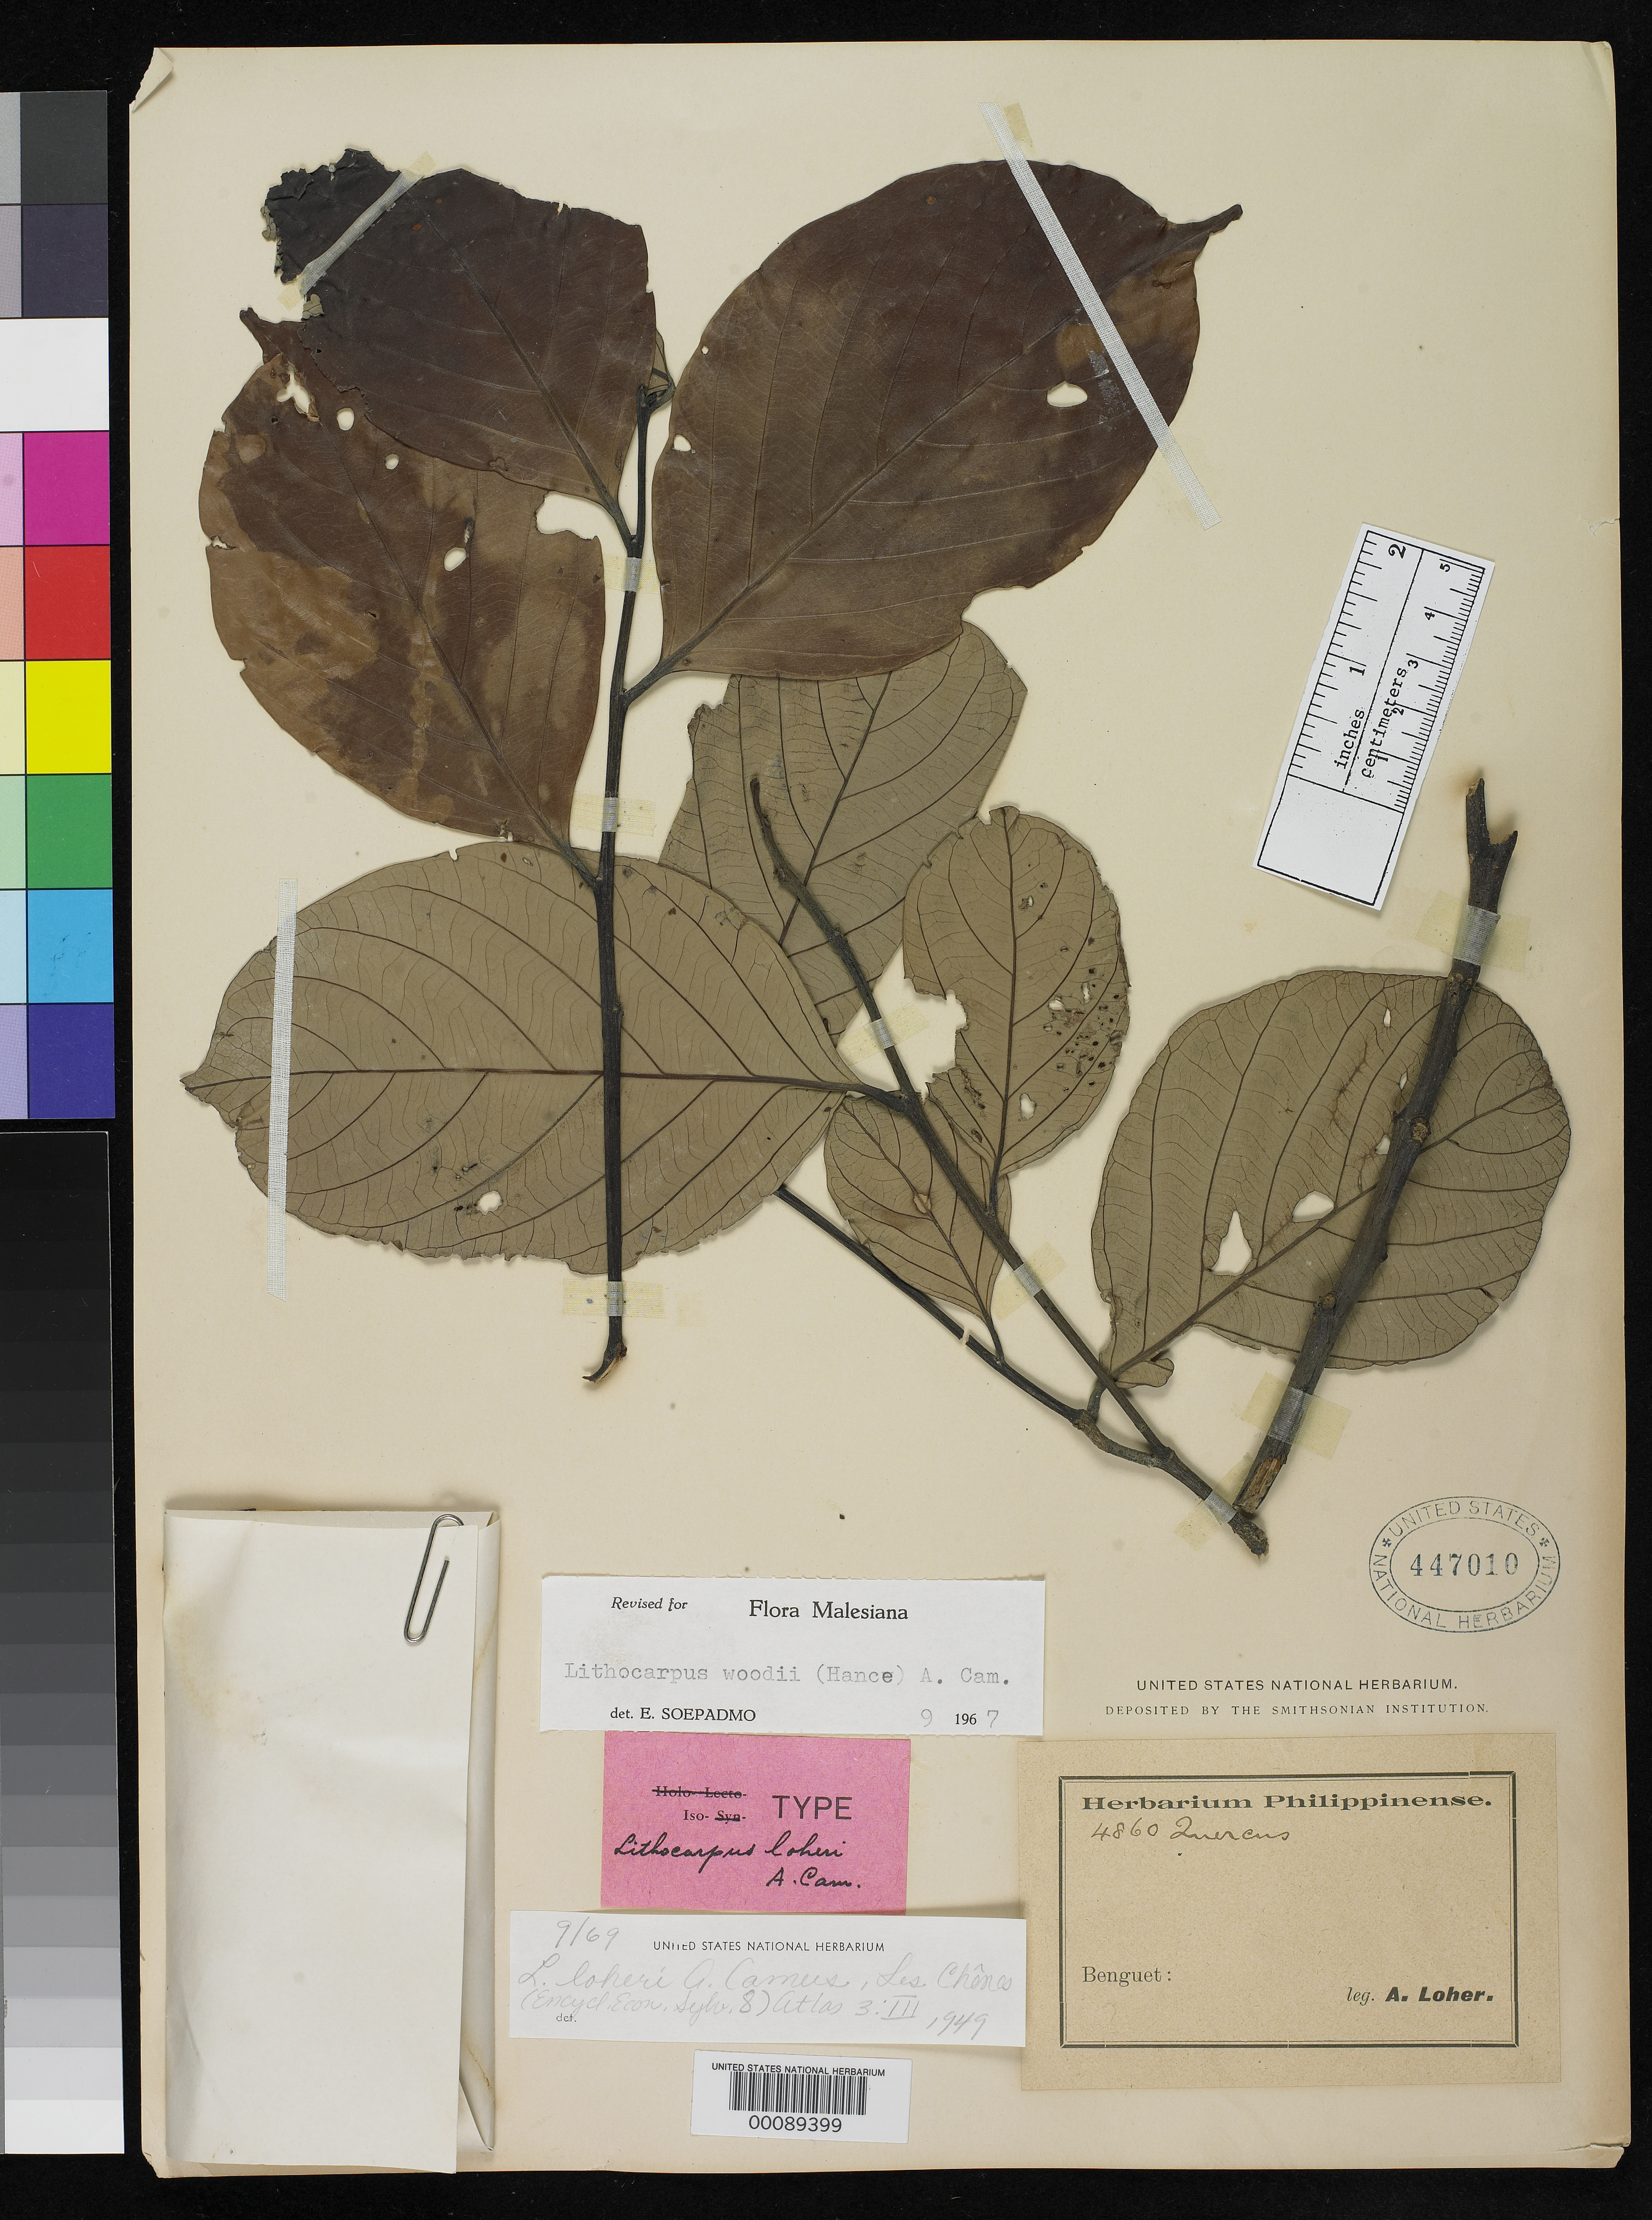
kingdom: Plantae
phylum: Tracheophyta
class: Magnoliopsida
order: Fagales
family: Fagaceae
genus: Lithocarpus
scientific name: Lithocarpus loheri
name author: A. Camus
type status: Isotype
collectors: A. Loher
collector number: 4860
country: Philippines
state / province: Cordillera (Administrative Region)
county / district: Benguet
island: Luzon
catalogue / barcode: US 447010